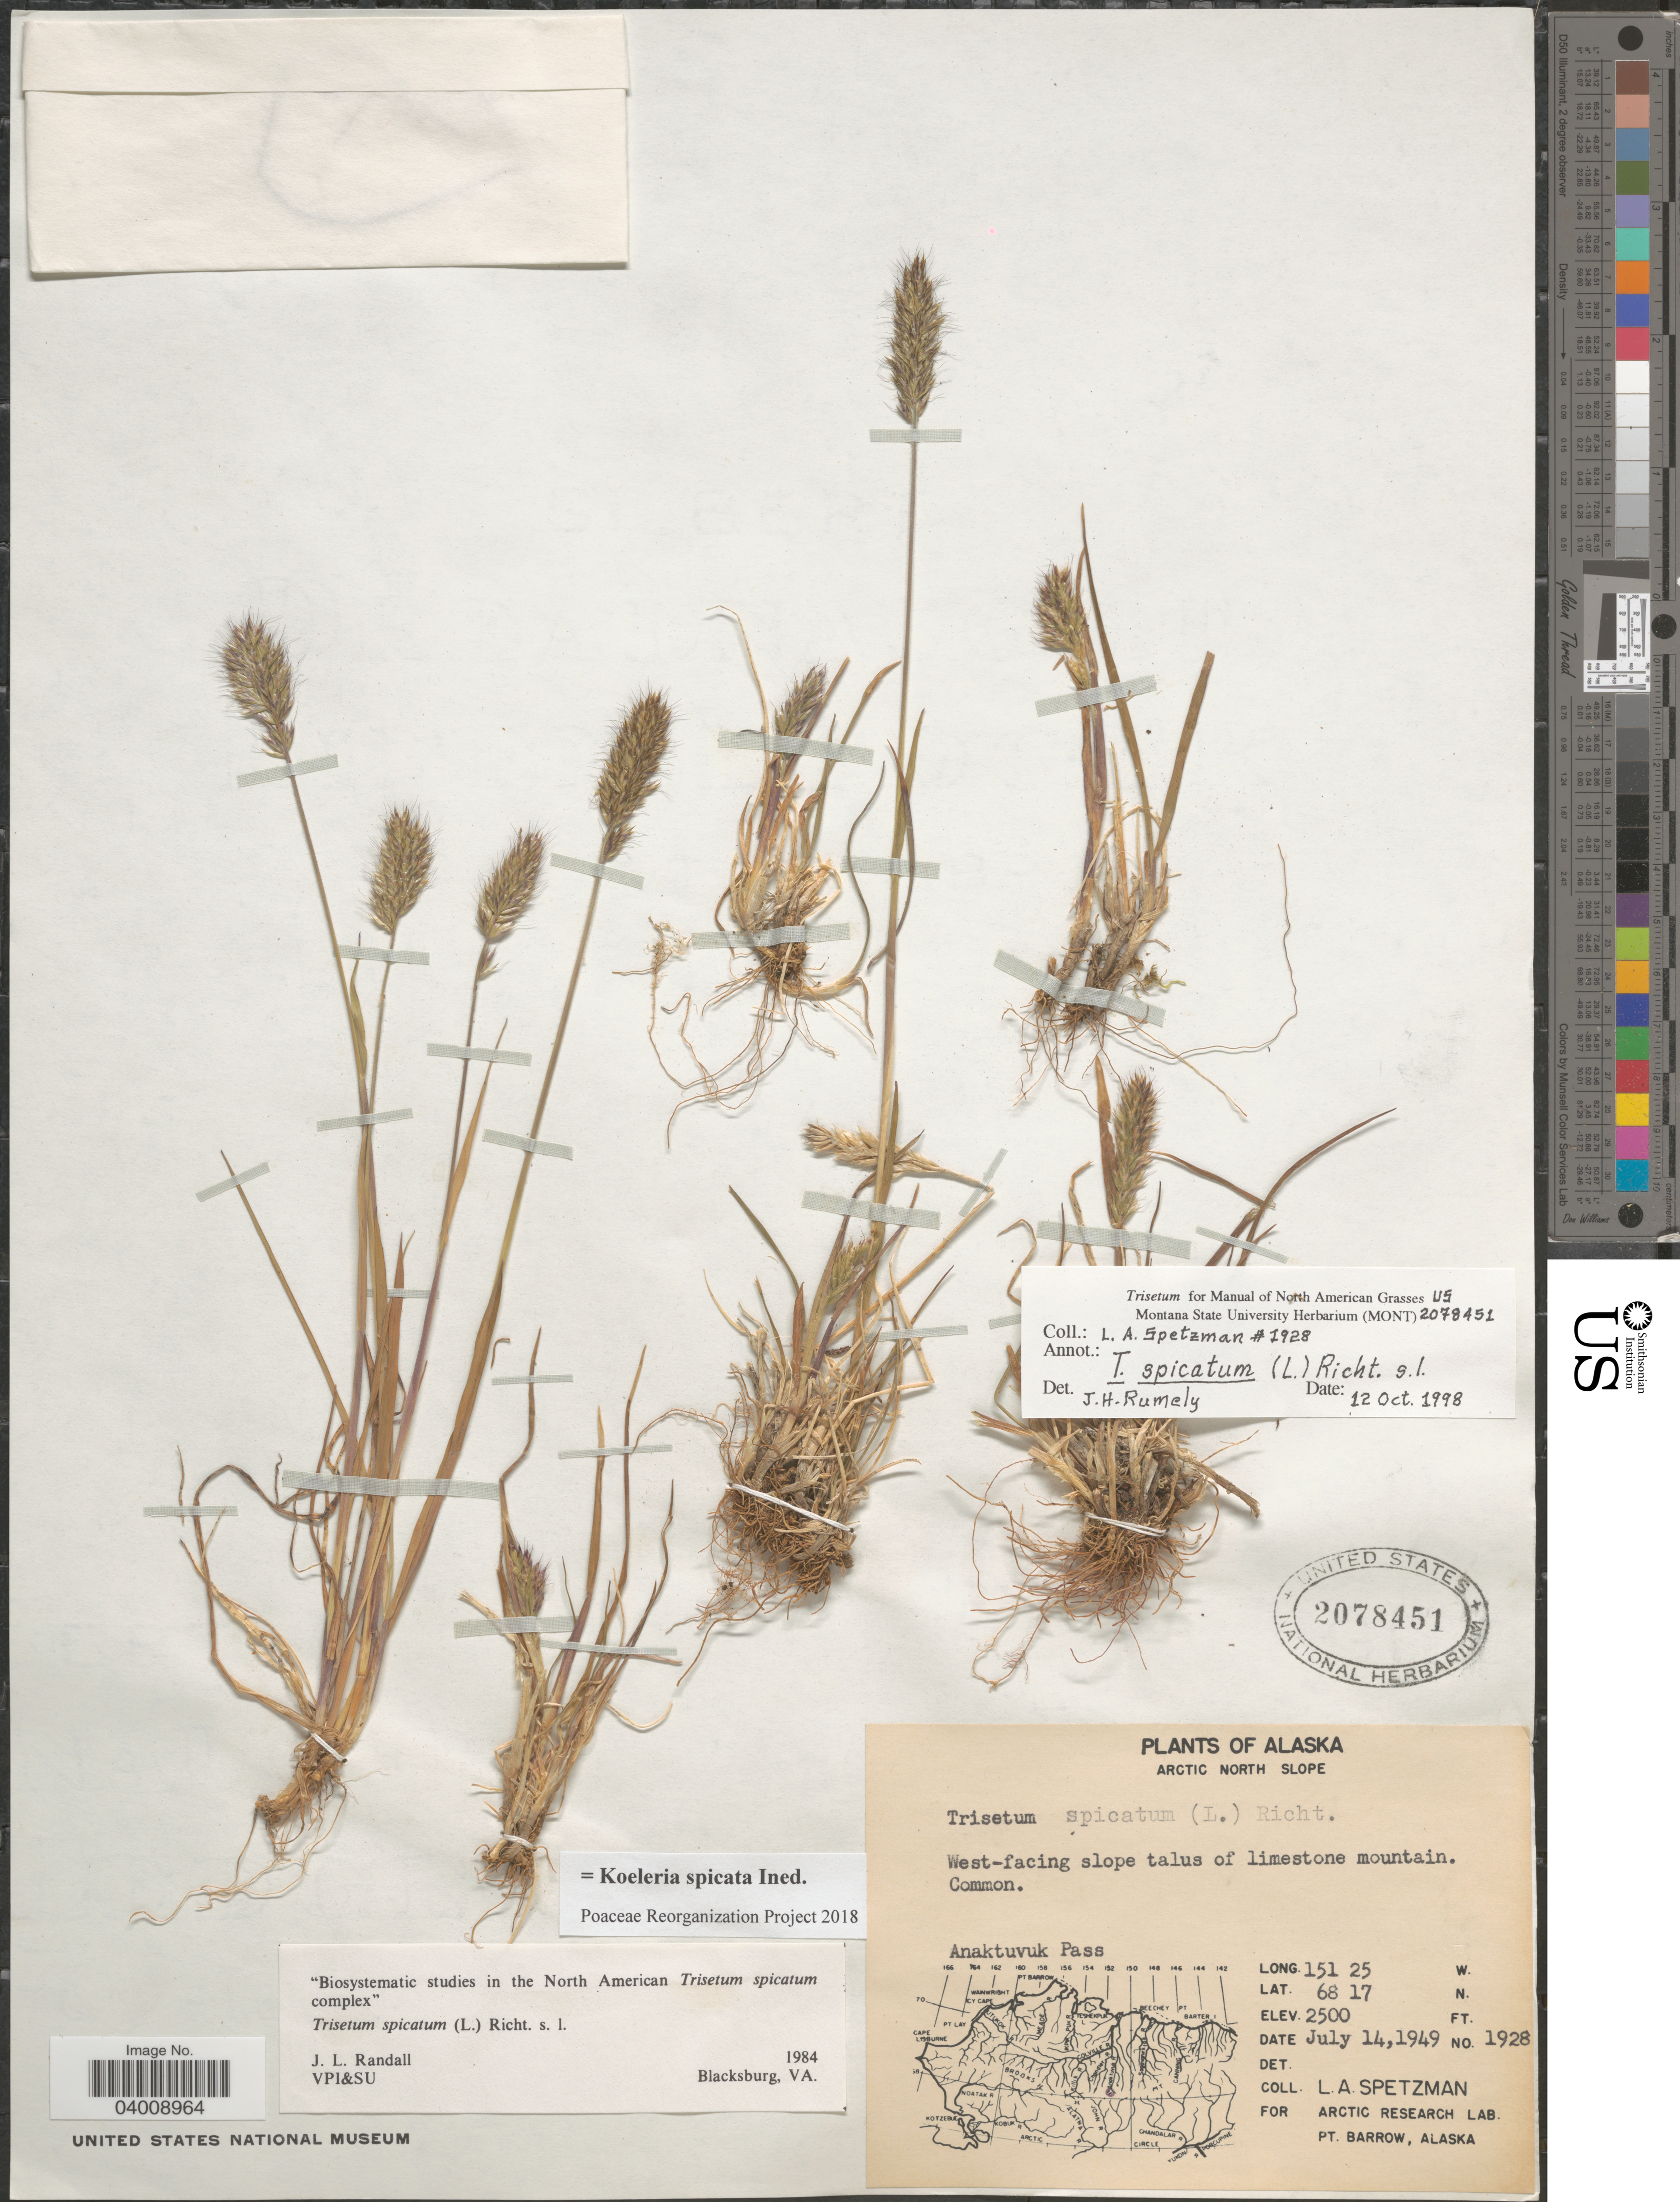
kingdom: Plantae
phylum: Tracheophyta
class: Liliopsida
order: Poales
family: Poaceae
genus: Koeleria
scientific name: Koeleria spicata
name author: (L.) Barberá et al.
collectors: L. Spetzman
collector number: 1928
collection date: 1949-07-14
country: United States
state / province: Alaska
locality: Arctic North Slope. West-facing slope talus of limestone mountain. Anaktuvuk Pass.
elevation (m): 762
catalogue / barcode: US 2078451